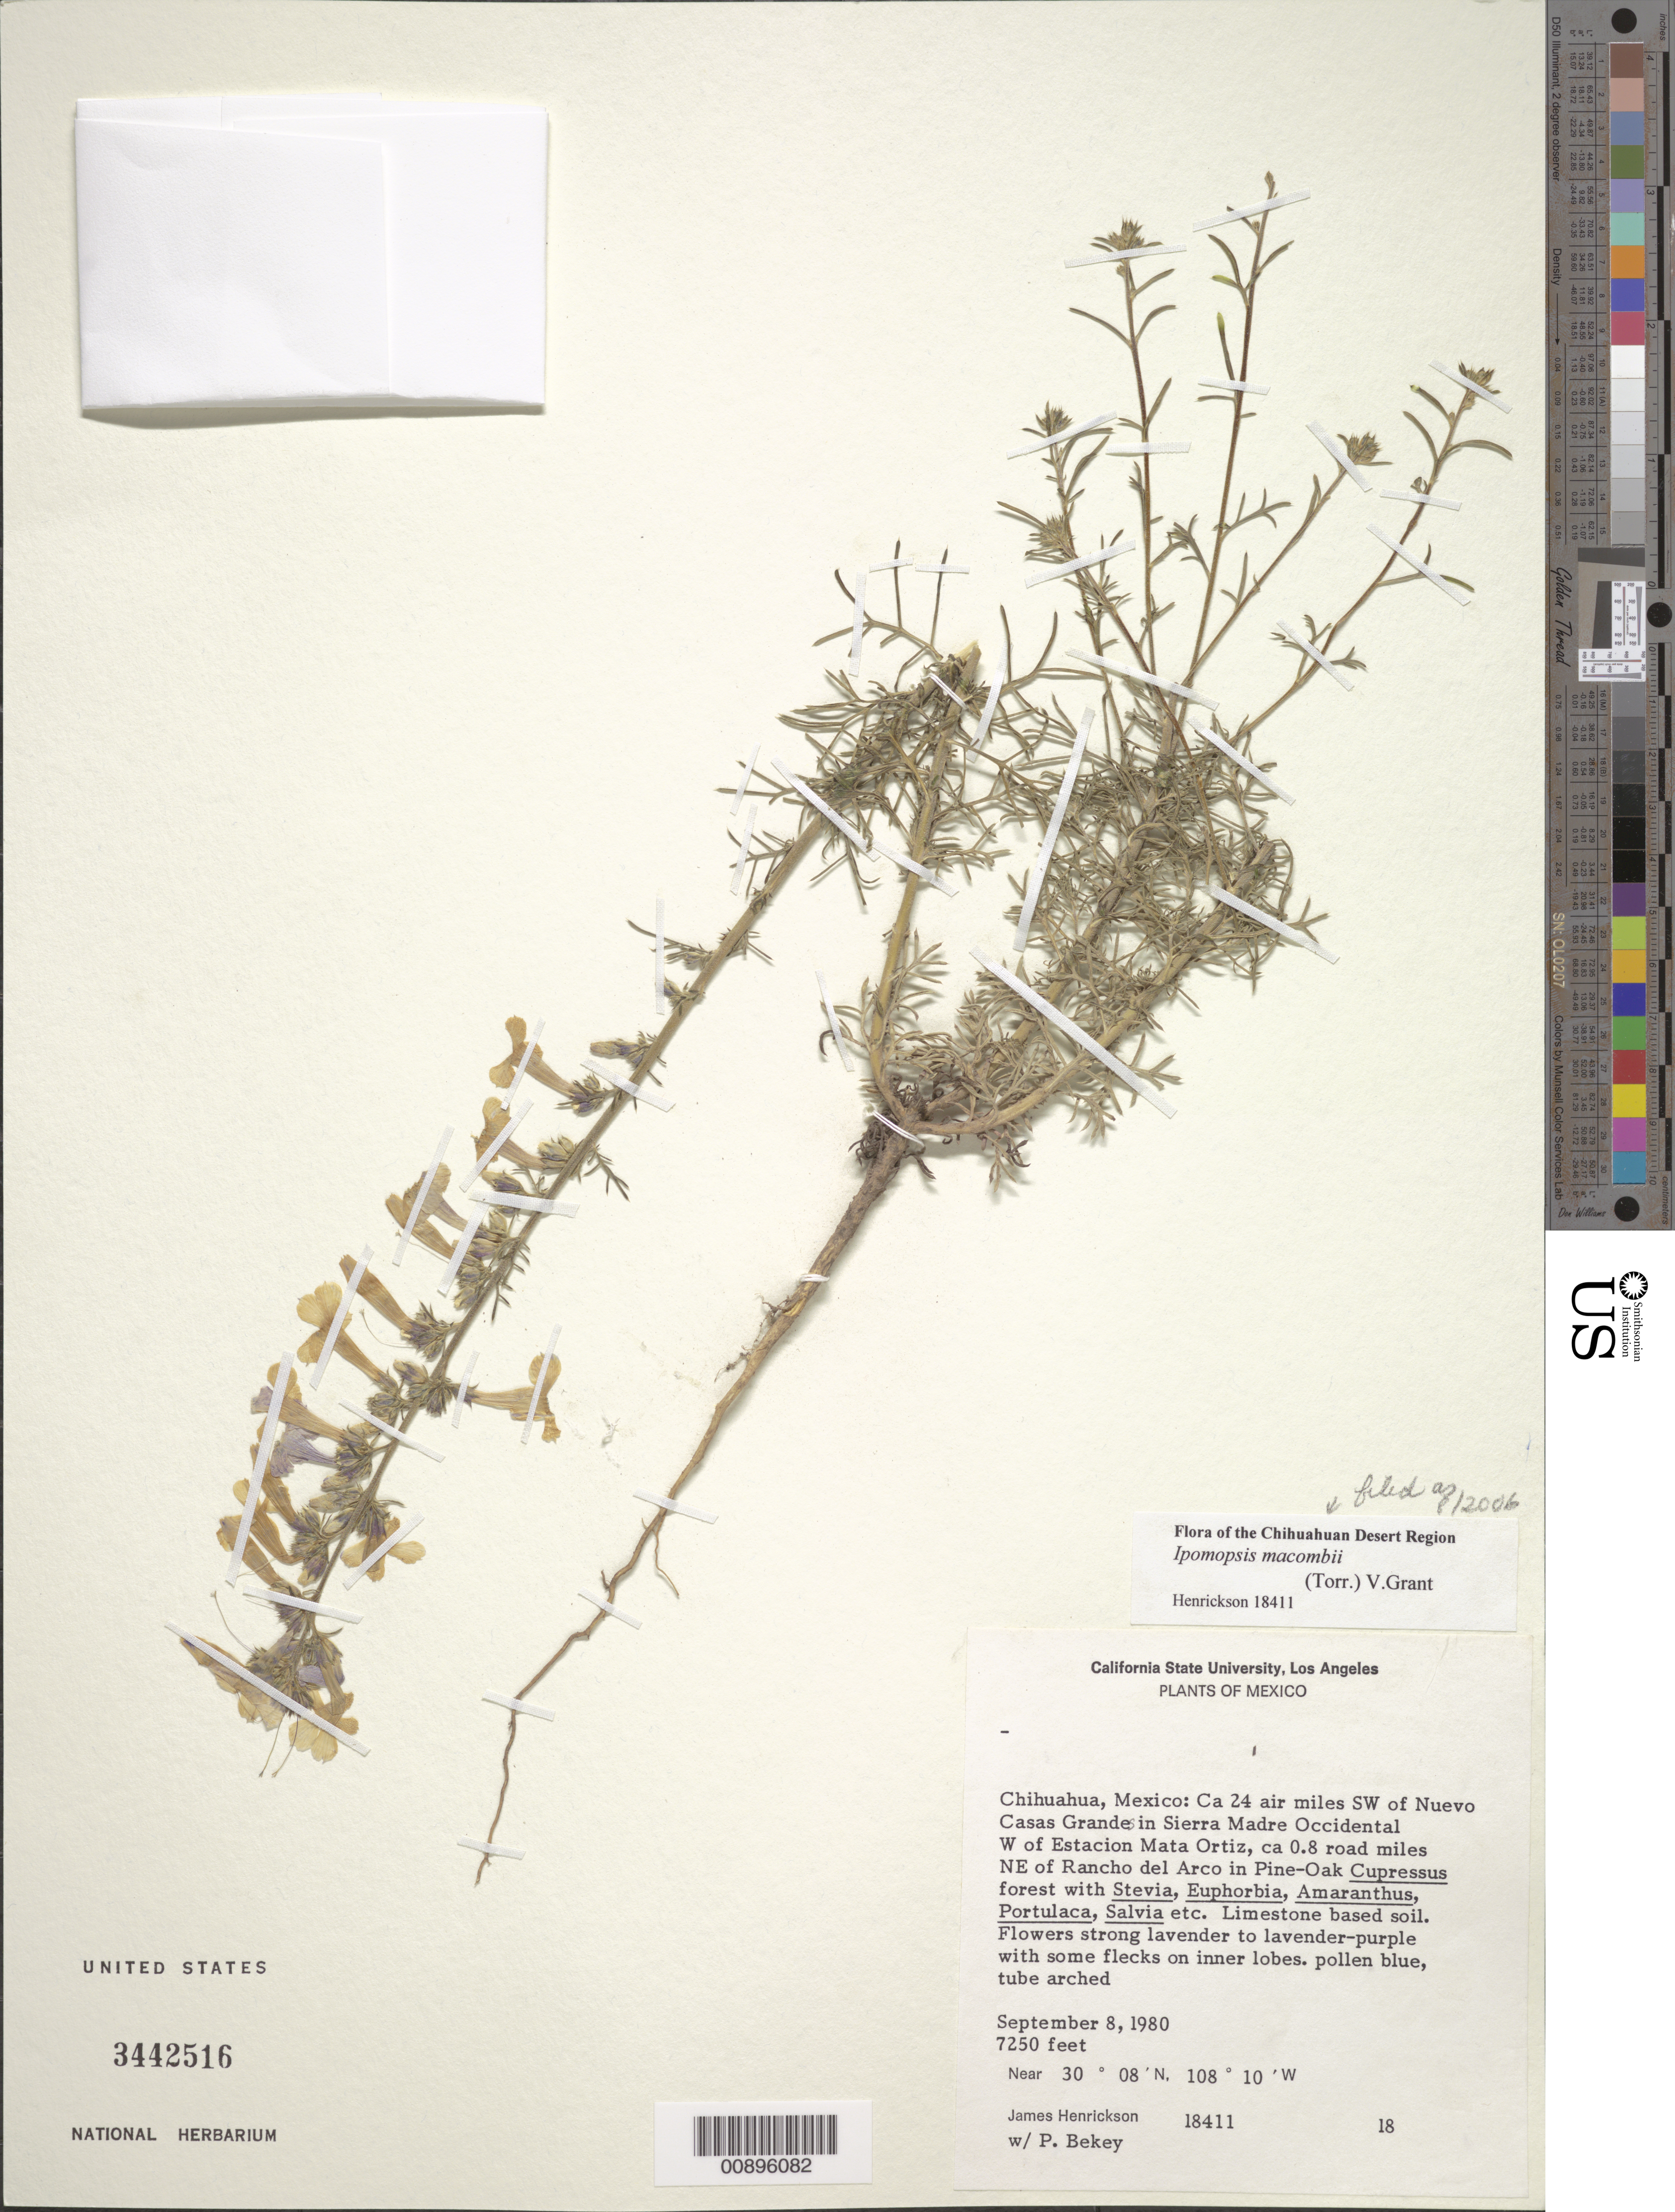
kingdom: Plantae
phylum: Tracheophyta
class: Magnoliopsida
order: Ericales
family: Polemoniaceae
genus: Ipomopsis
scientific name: Ipomopsis macombii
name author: (Torr. ex A. Gray) V.E. Grant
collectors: J. Henrickson & Bekey, P.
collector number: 18411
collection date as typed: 08 Sep 1980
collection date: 1980-09-08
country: Mexico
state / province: Chihuahua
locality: Ca 24 air miles SW of Nuevo Casas Grandes in Sierra Madre Occidental W of Estación Mata Ortiz, ca 0.8 road miles NE of Rancho del Arco.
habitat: Pine-Oak forest with Cupressus, Stevia, Euphorbia, Amaranthus, Portulaca, Salvia, etc. Limestone based soil.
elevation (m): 2210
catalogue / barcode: US 3442516